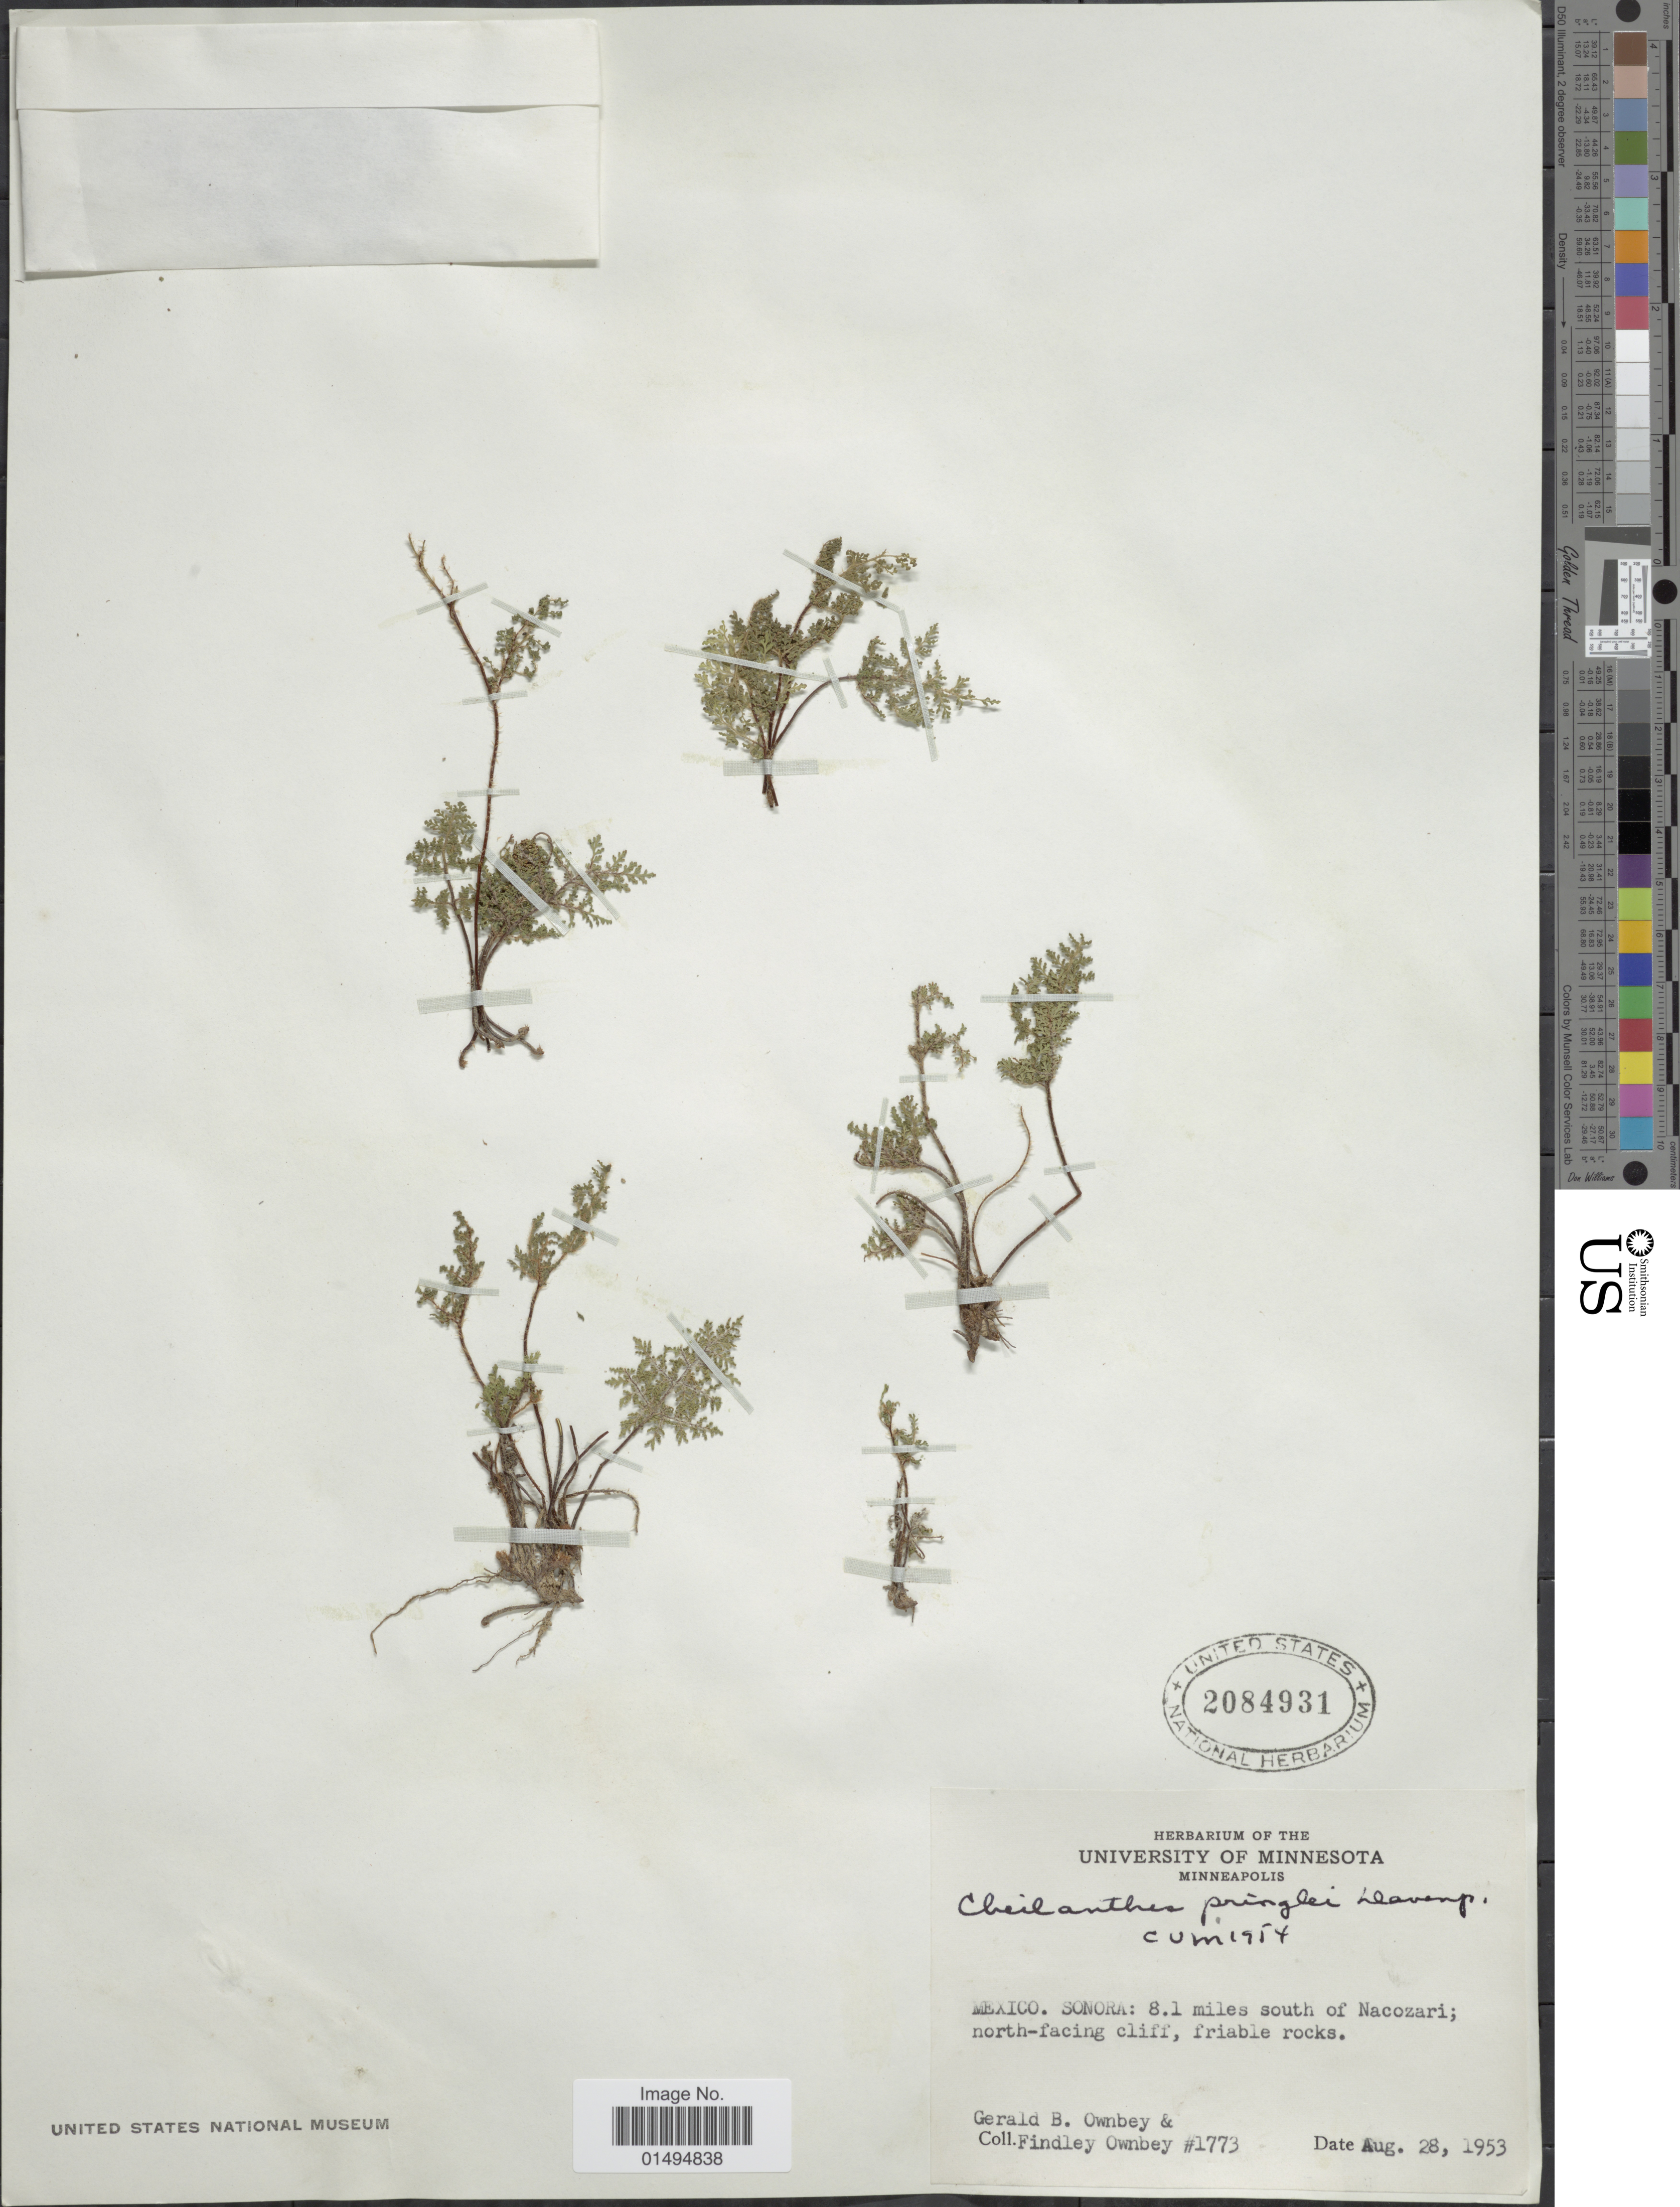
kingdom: Plantae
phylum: Tracheophyta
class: Polypodiopsida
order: Polypodiales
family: Pteridaceae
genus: Myriopteris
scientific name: Myriopteris pringlei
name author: (Davenp.) Grusz & Windham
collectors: G. B. Ownbey & F. Ownbey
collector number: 1773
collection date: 1953-08-28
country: Mexico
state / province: Sonora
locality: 8.1 miles south of Nacozari; north-facing cliff.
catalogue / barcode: US 2084931